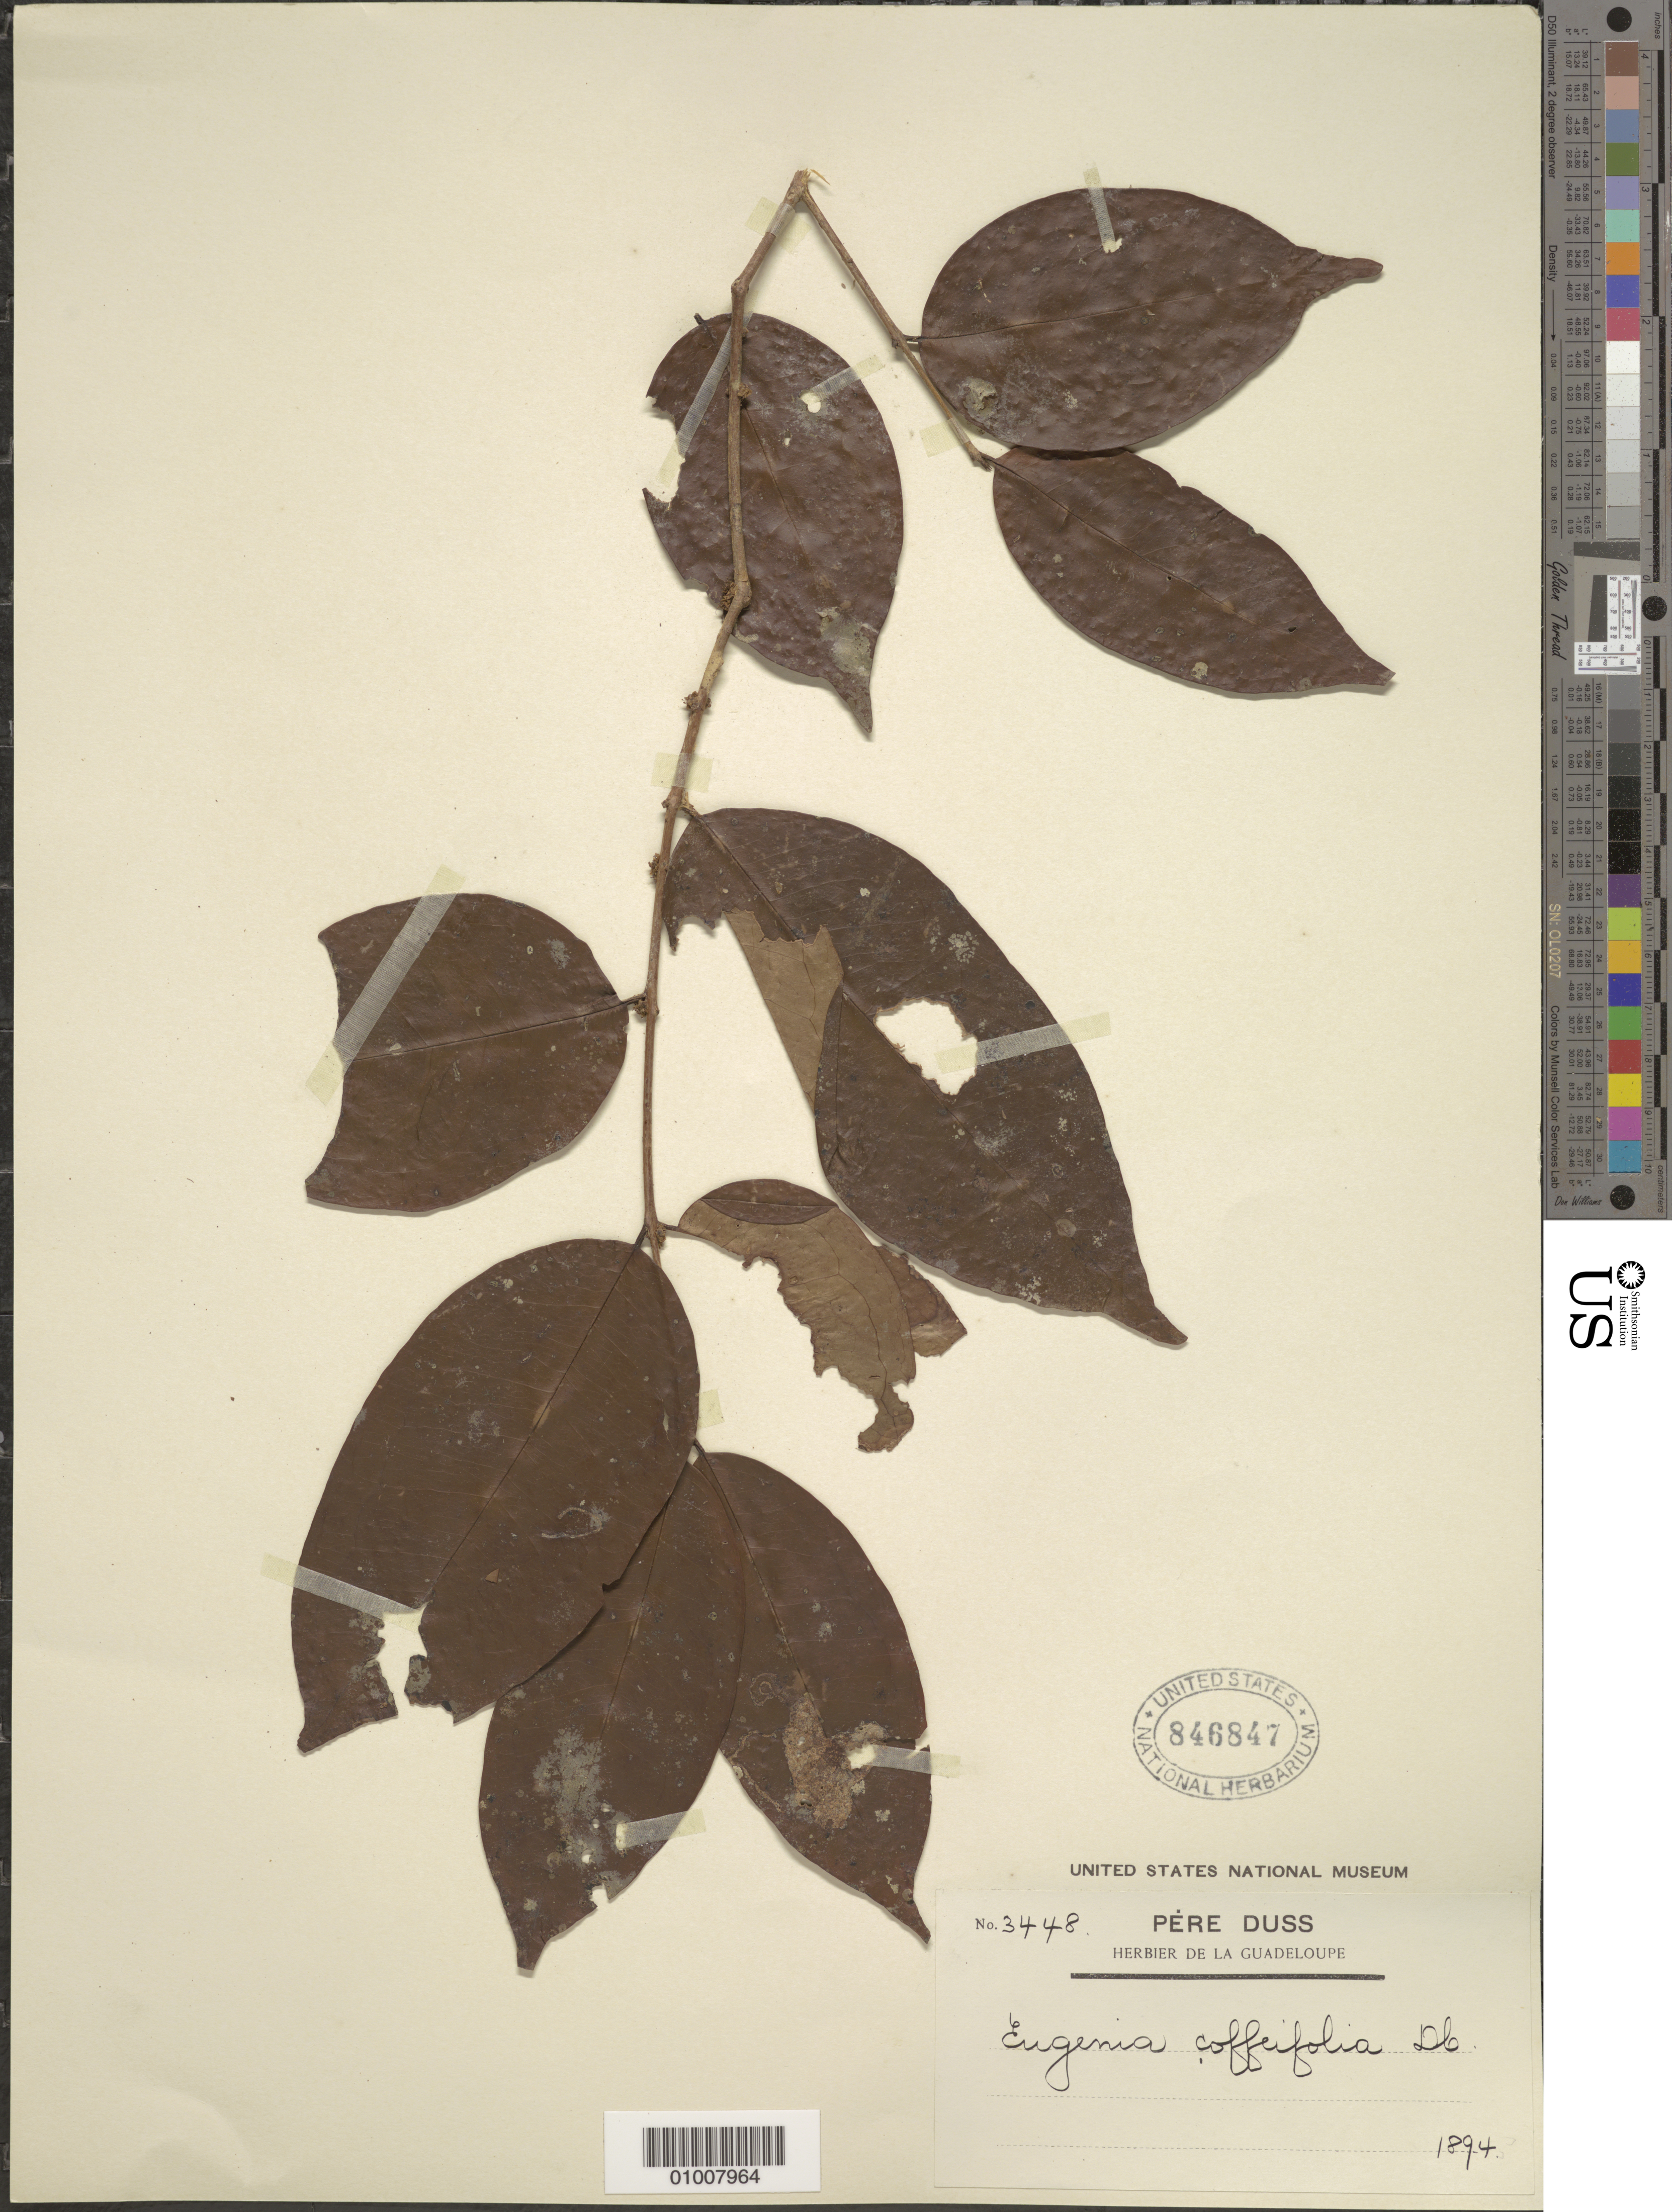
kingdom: Plantae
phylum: Tracheophyta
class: Magnoliopsida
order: Myrtales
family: Myrtaceae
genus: Eugenia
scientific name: Eugenia coffeifolia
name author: DC.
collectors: Père Duss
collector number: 3448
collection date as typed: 1894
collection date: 1894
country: Guadeloupe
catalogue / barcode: US 846847